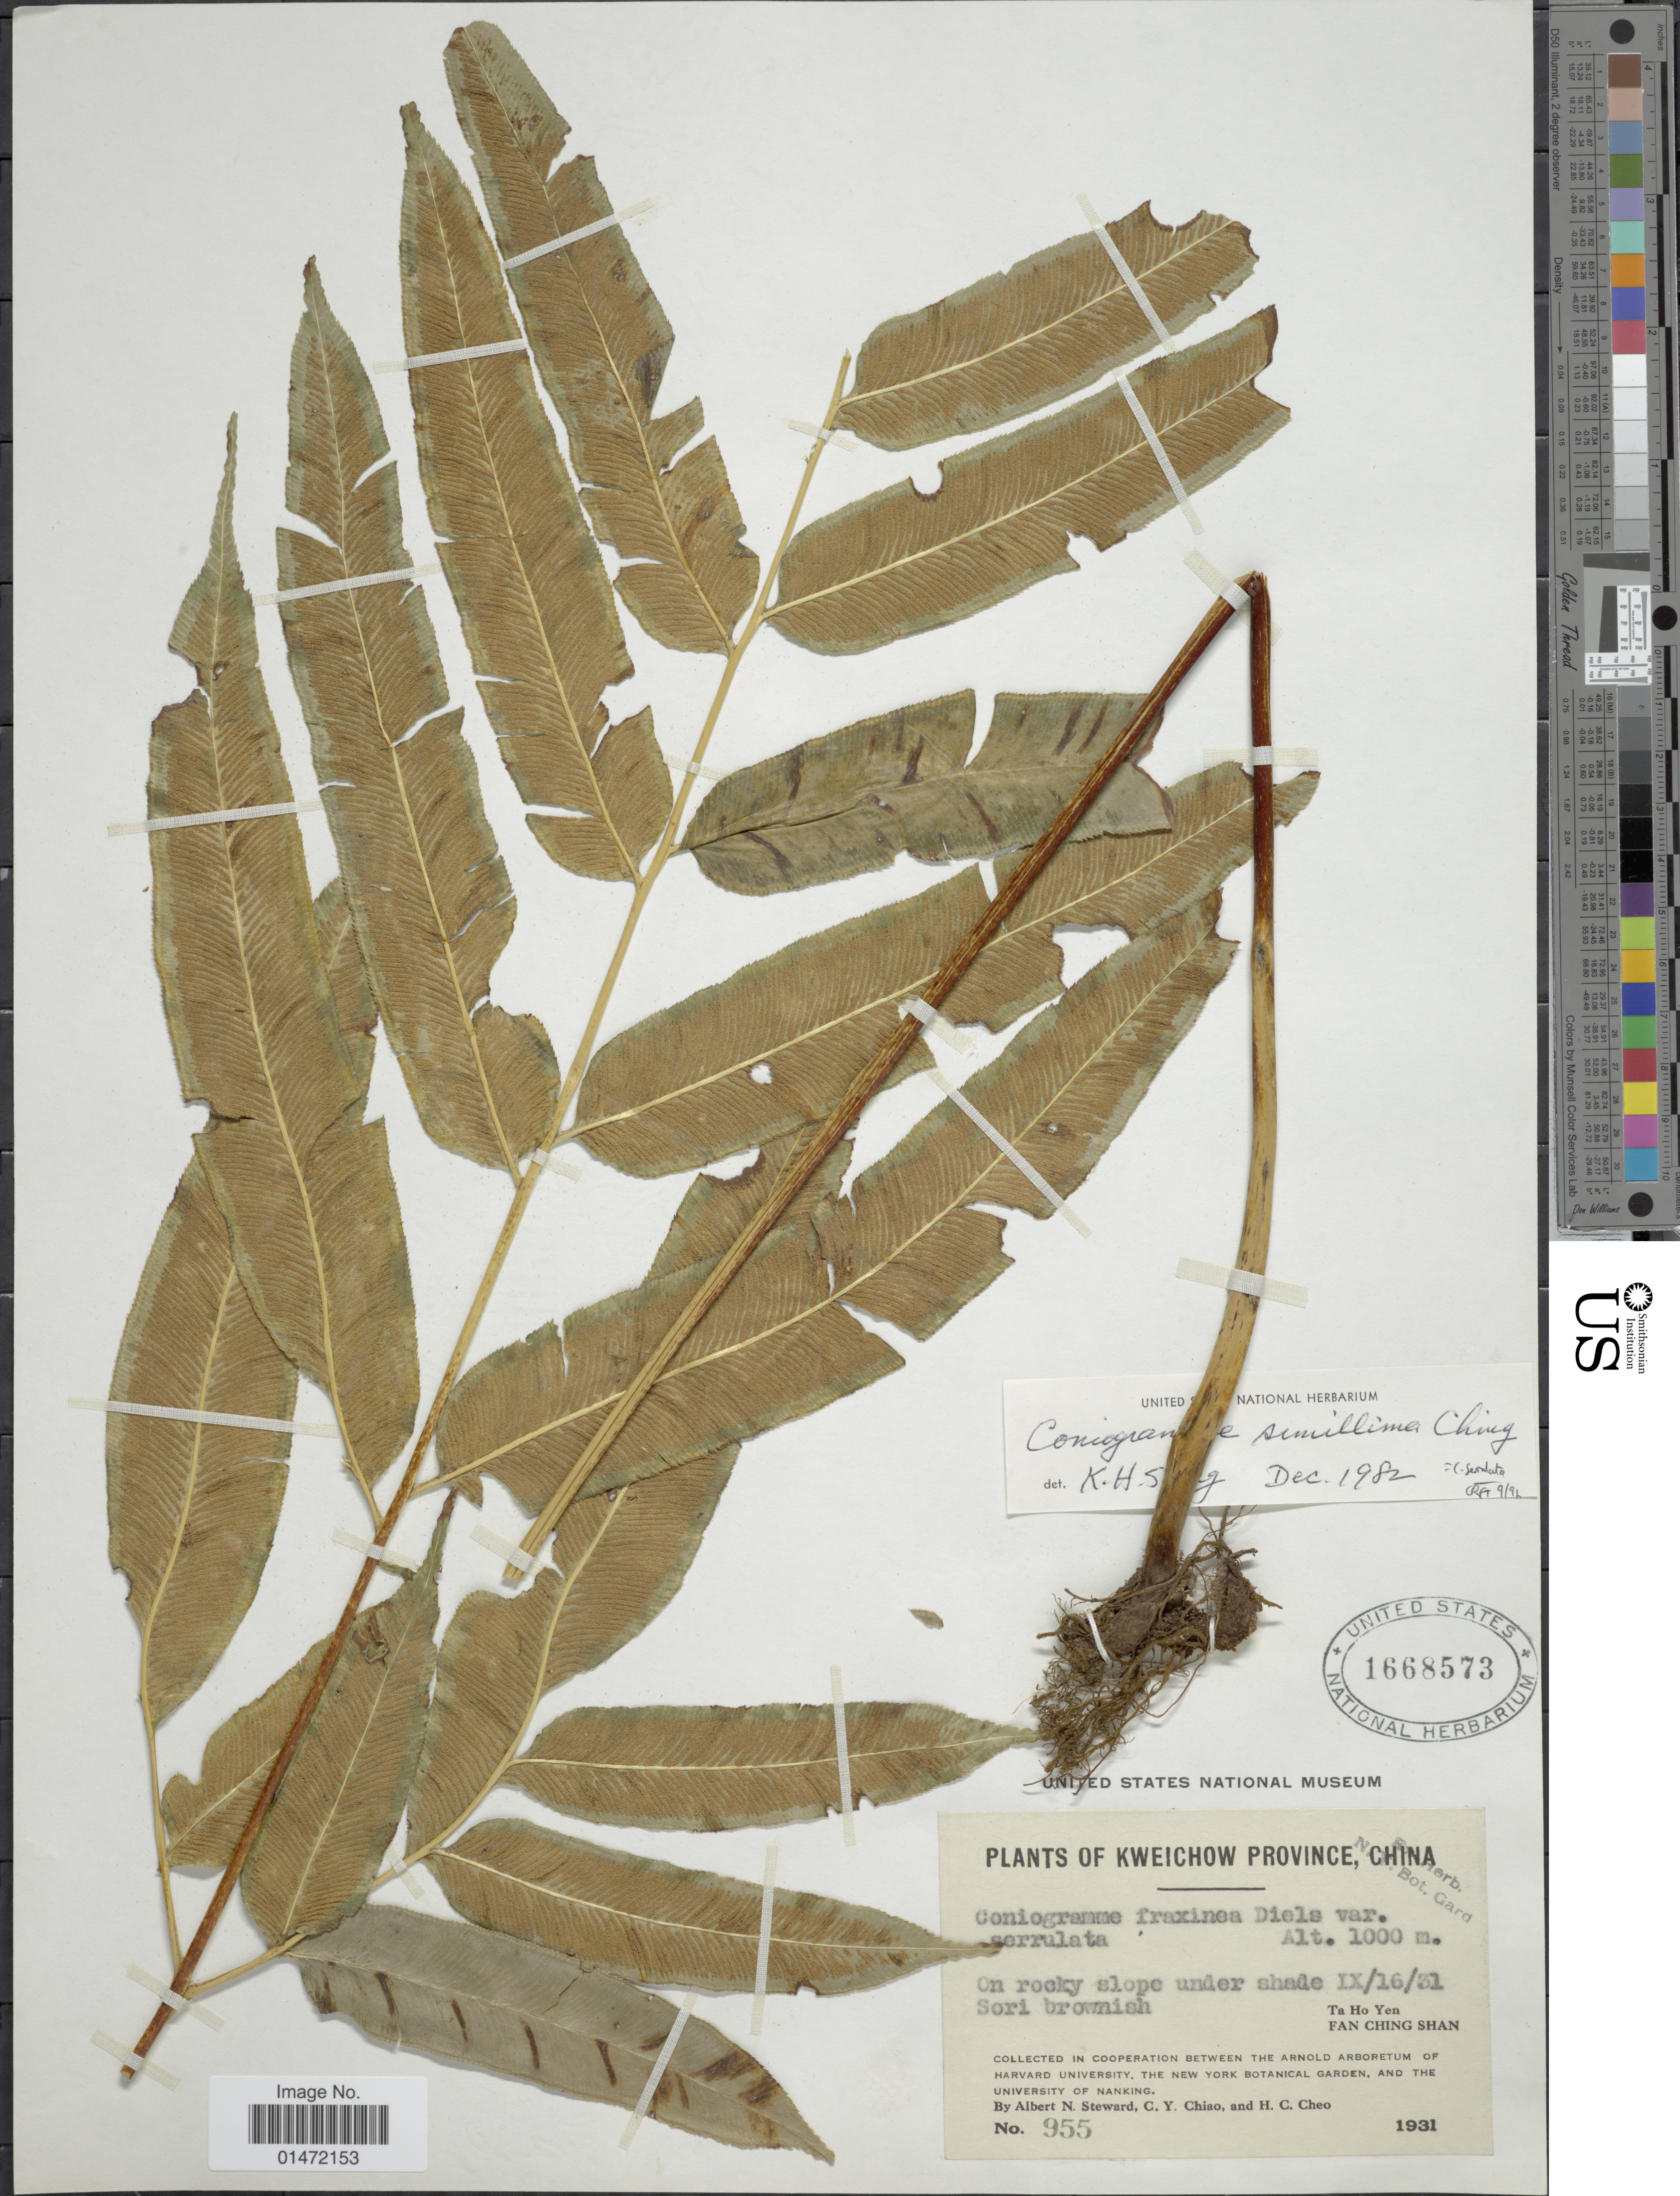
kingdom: Plantae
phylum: Tracheophyta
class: Polypodiopsida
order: Polypodiales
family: Pteridaceae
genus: Coniogramme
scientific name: Coniogramme simillima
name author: Ching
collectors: A. N. Steward, C. Y. Chiao & H. Cheo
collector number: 955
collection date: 1931-09-16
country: China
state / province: Guizhou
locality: Kweichow Province. On rocky slope under shade Sori brownish. Ta Ho Yen. Fan Ching Shan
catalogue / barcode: US 1668573